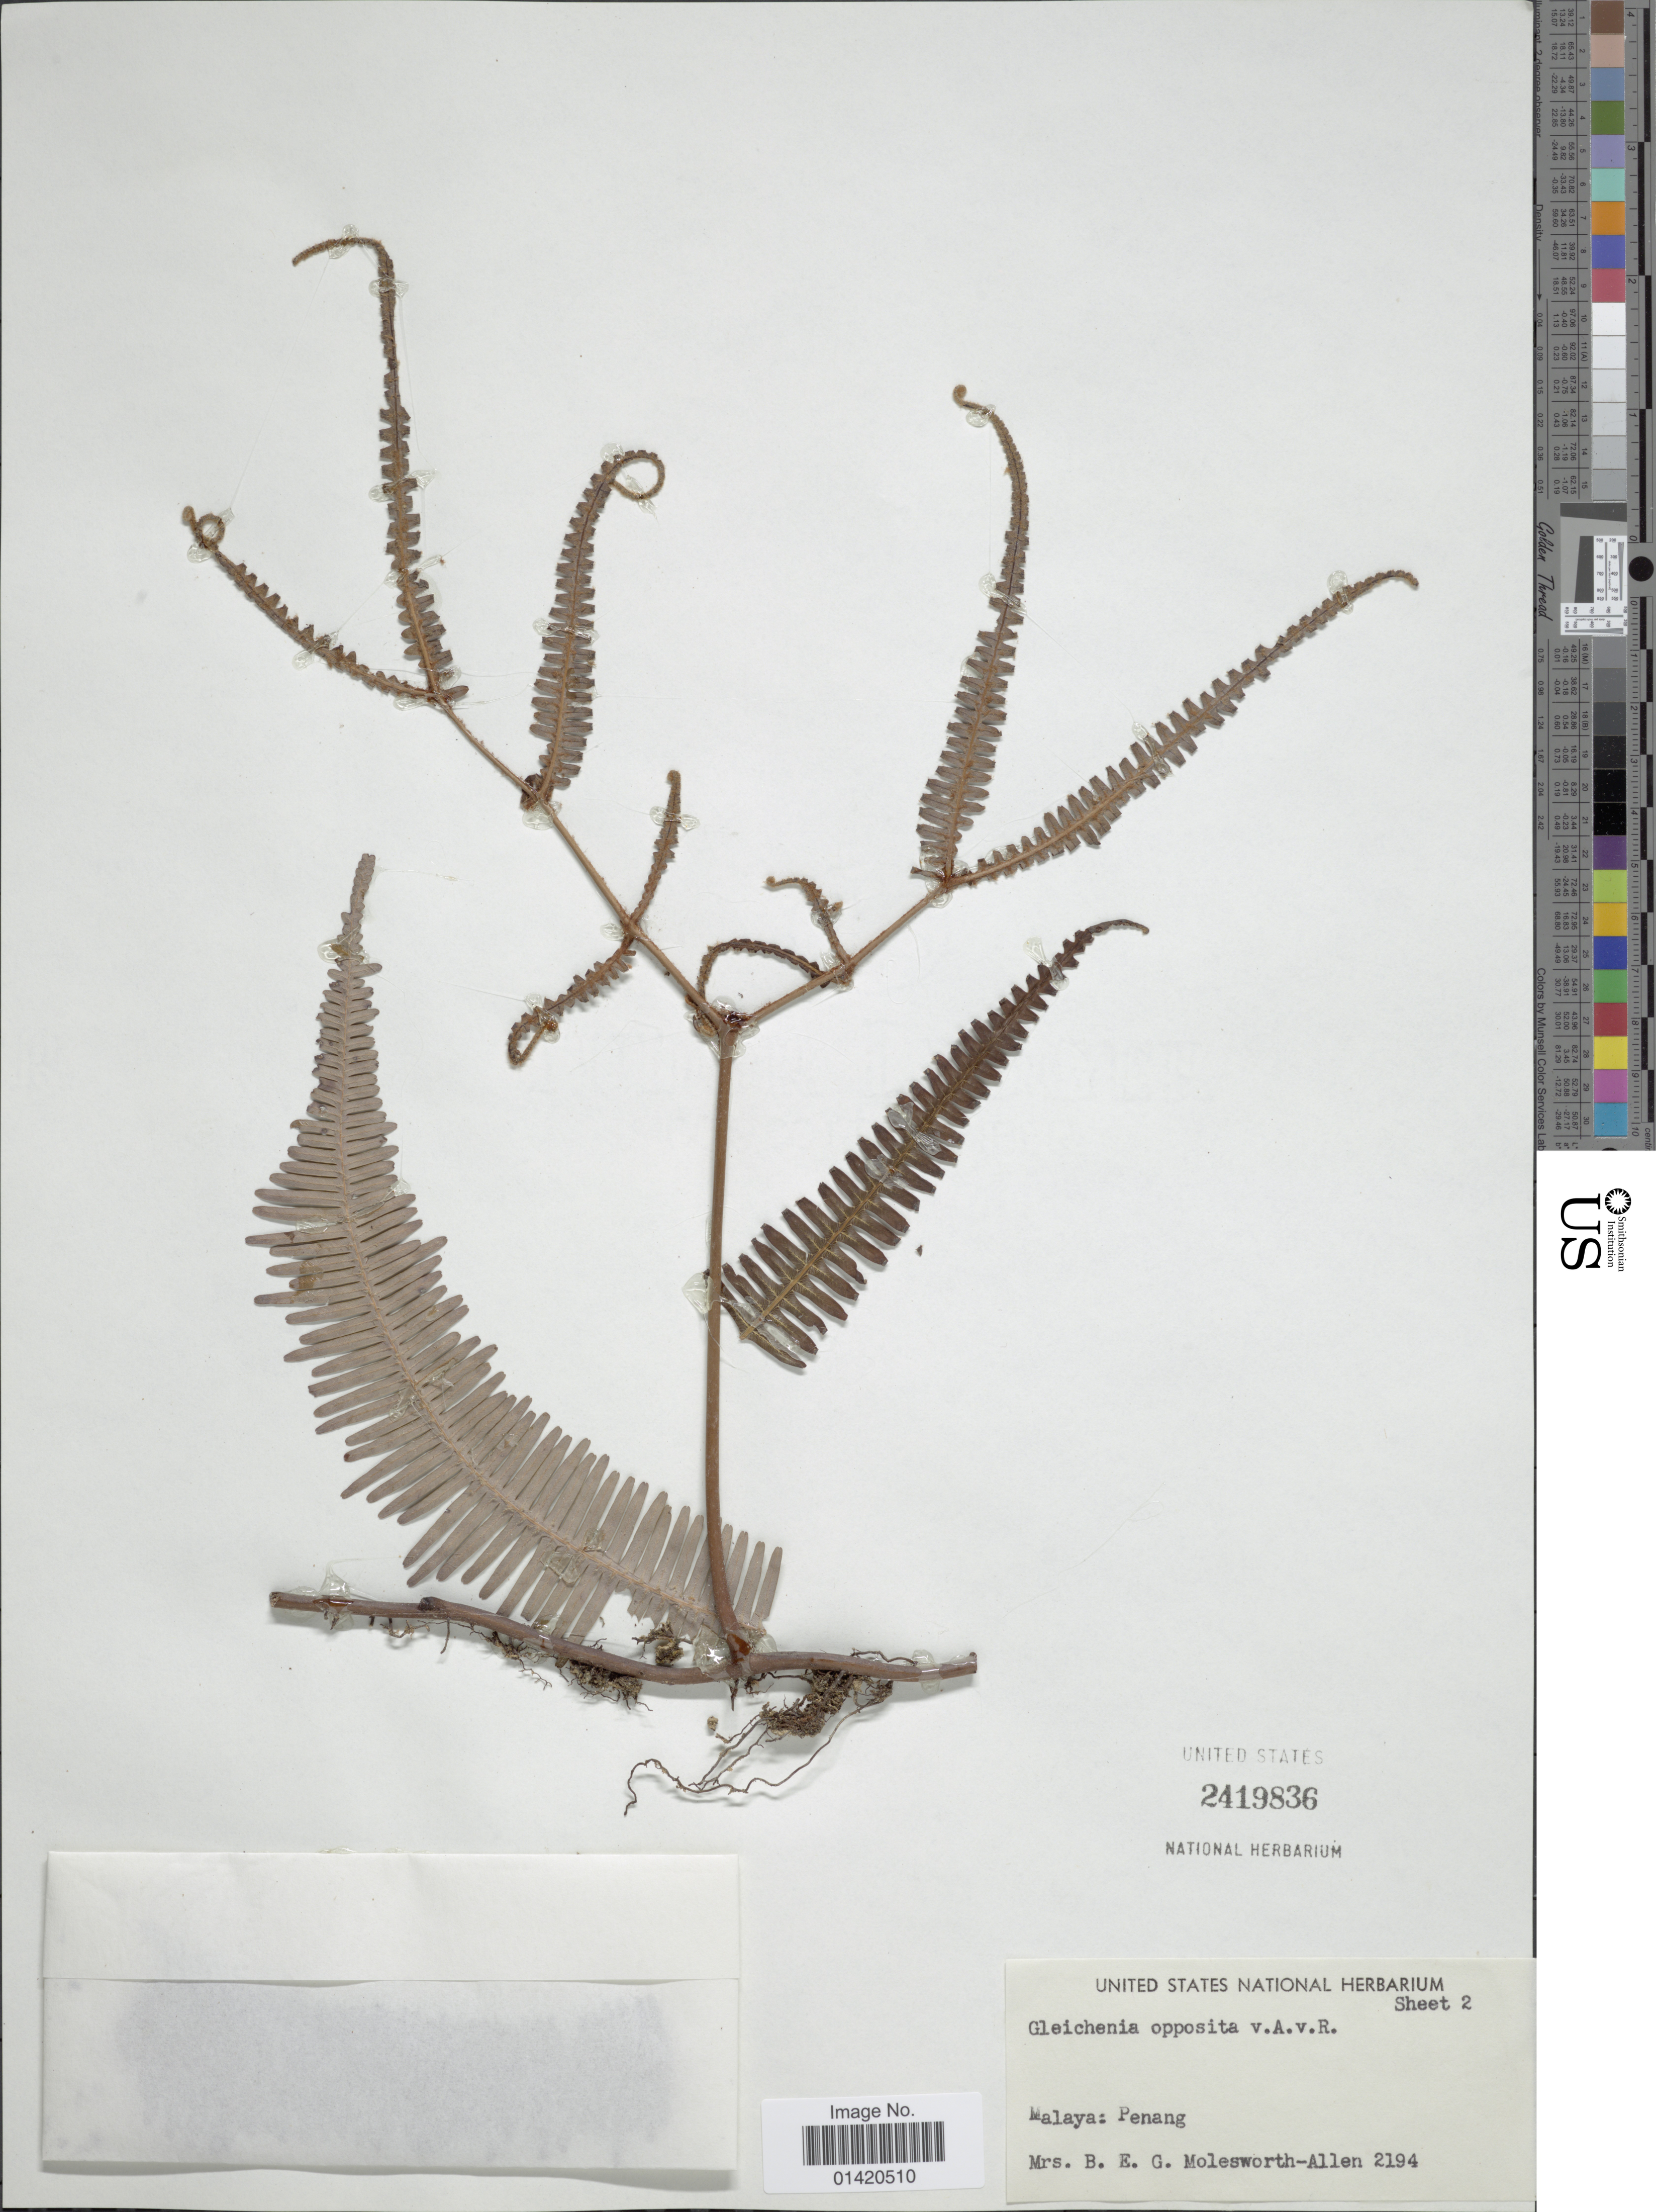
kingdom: Plantae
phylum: Tracheophyta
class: Polypodiopsida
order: Gleicheniales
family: Gleicheniaceae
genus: Dicranopteris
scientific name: Dicranopteris speciosa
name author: (C. Presl) Holttum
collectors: Mrs. B. E. G. Molesworth-Allen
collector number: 2194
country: Malaysia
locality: Malaya: Penang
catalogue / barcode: US 2419836